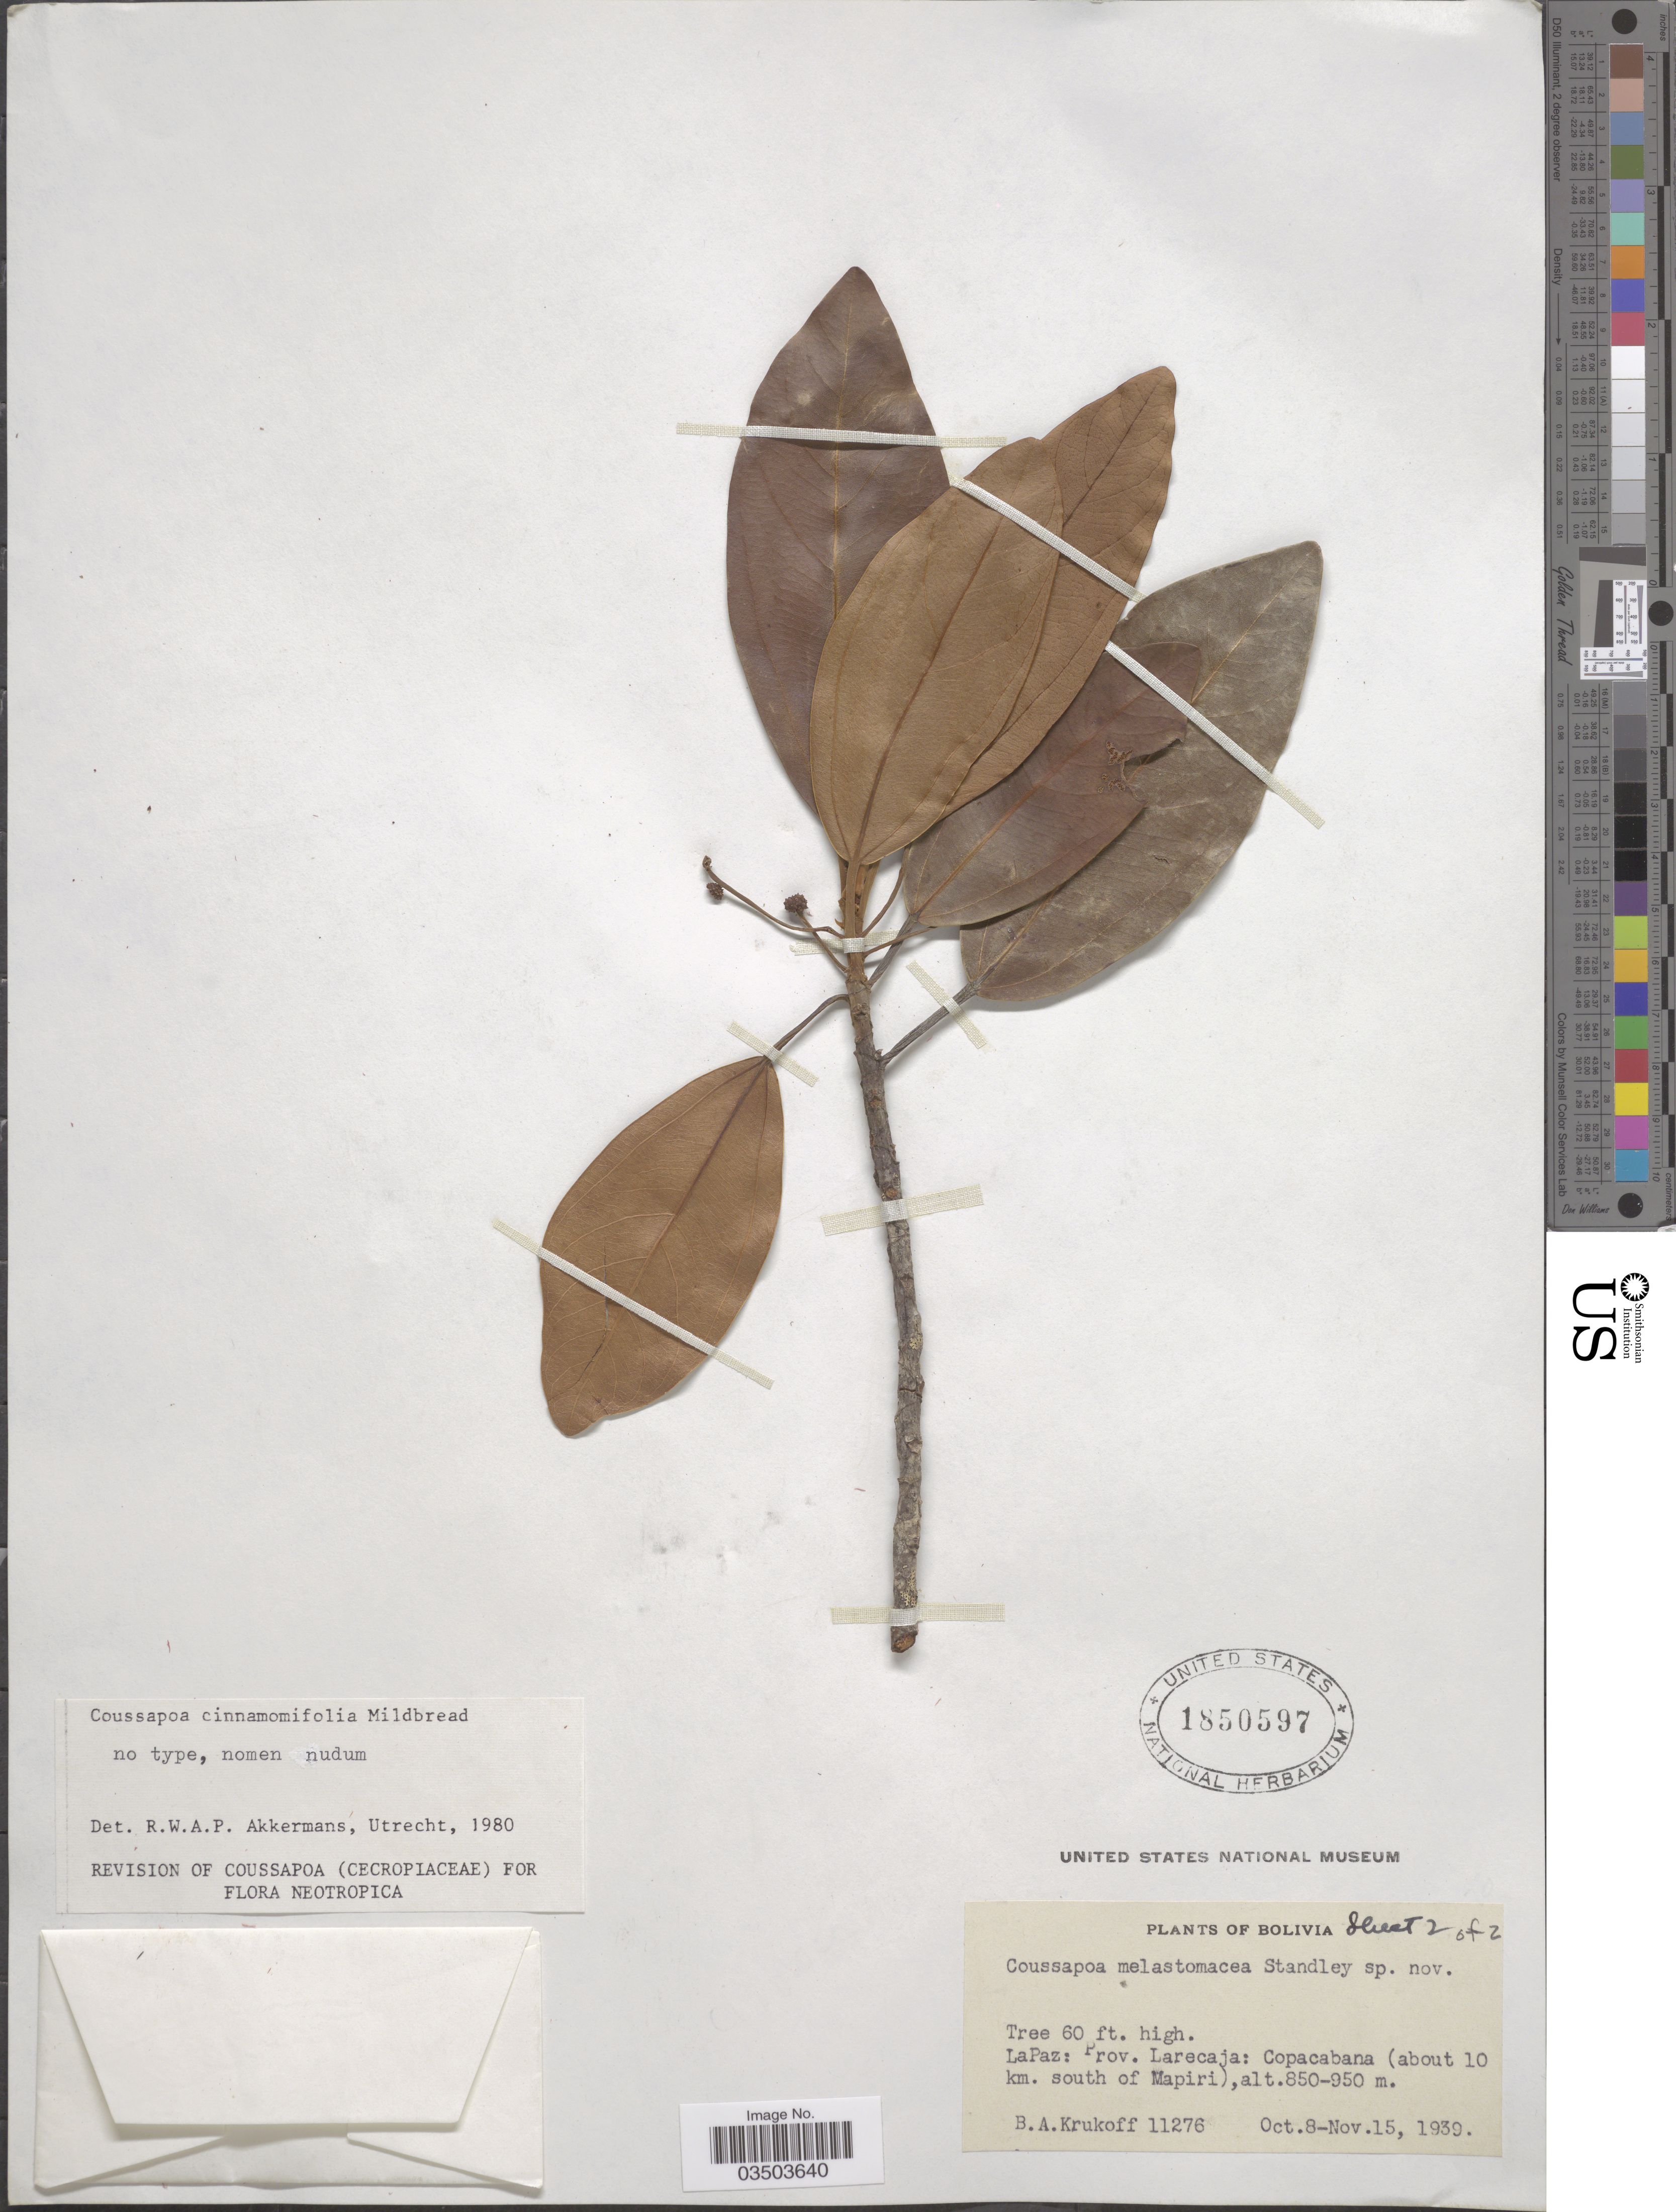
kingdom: Plantae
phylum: Tracheophyta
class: Magnoliopsida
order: Rosales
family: Urticaceae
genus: Coussapoa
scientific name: Coussapoa cinnamomifolia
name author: Mildbr.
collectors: B. A. Krukoff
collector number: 11276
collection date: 1939-10-08/1939-11-15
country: Bolivia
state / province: La Paz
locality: Prov. Larecaja: Copacabana (about 10 km. south of Mapiri).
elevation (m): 850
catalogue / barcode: US 1850597